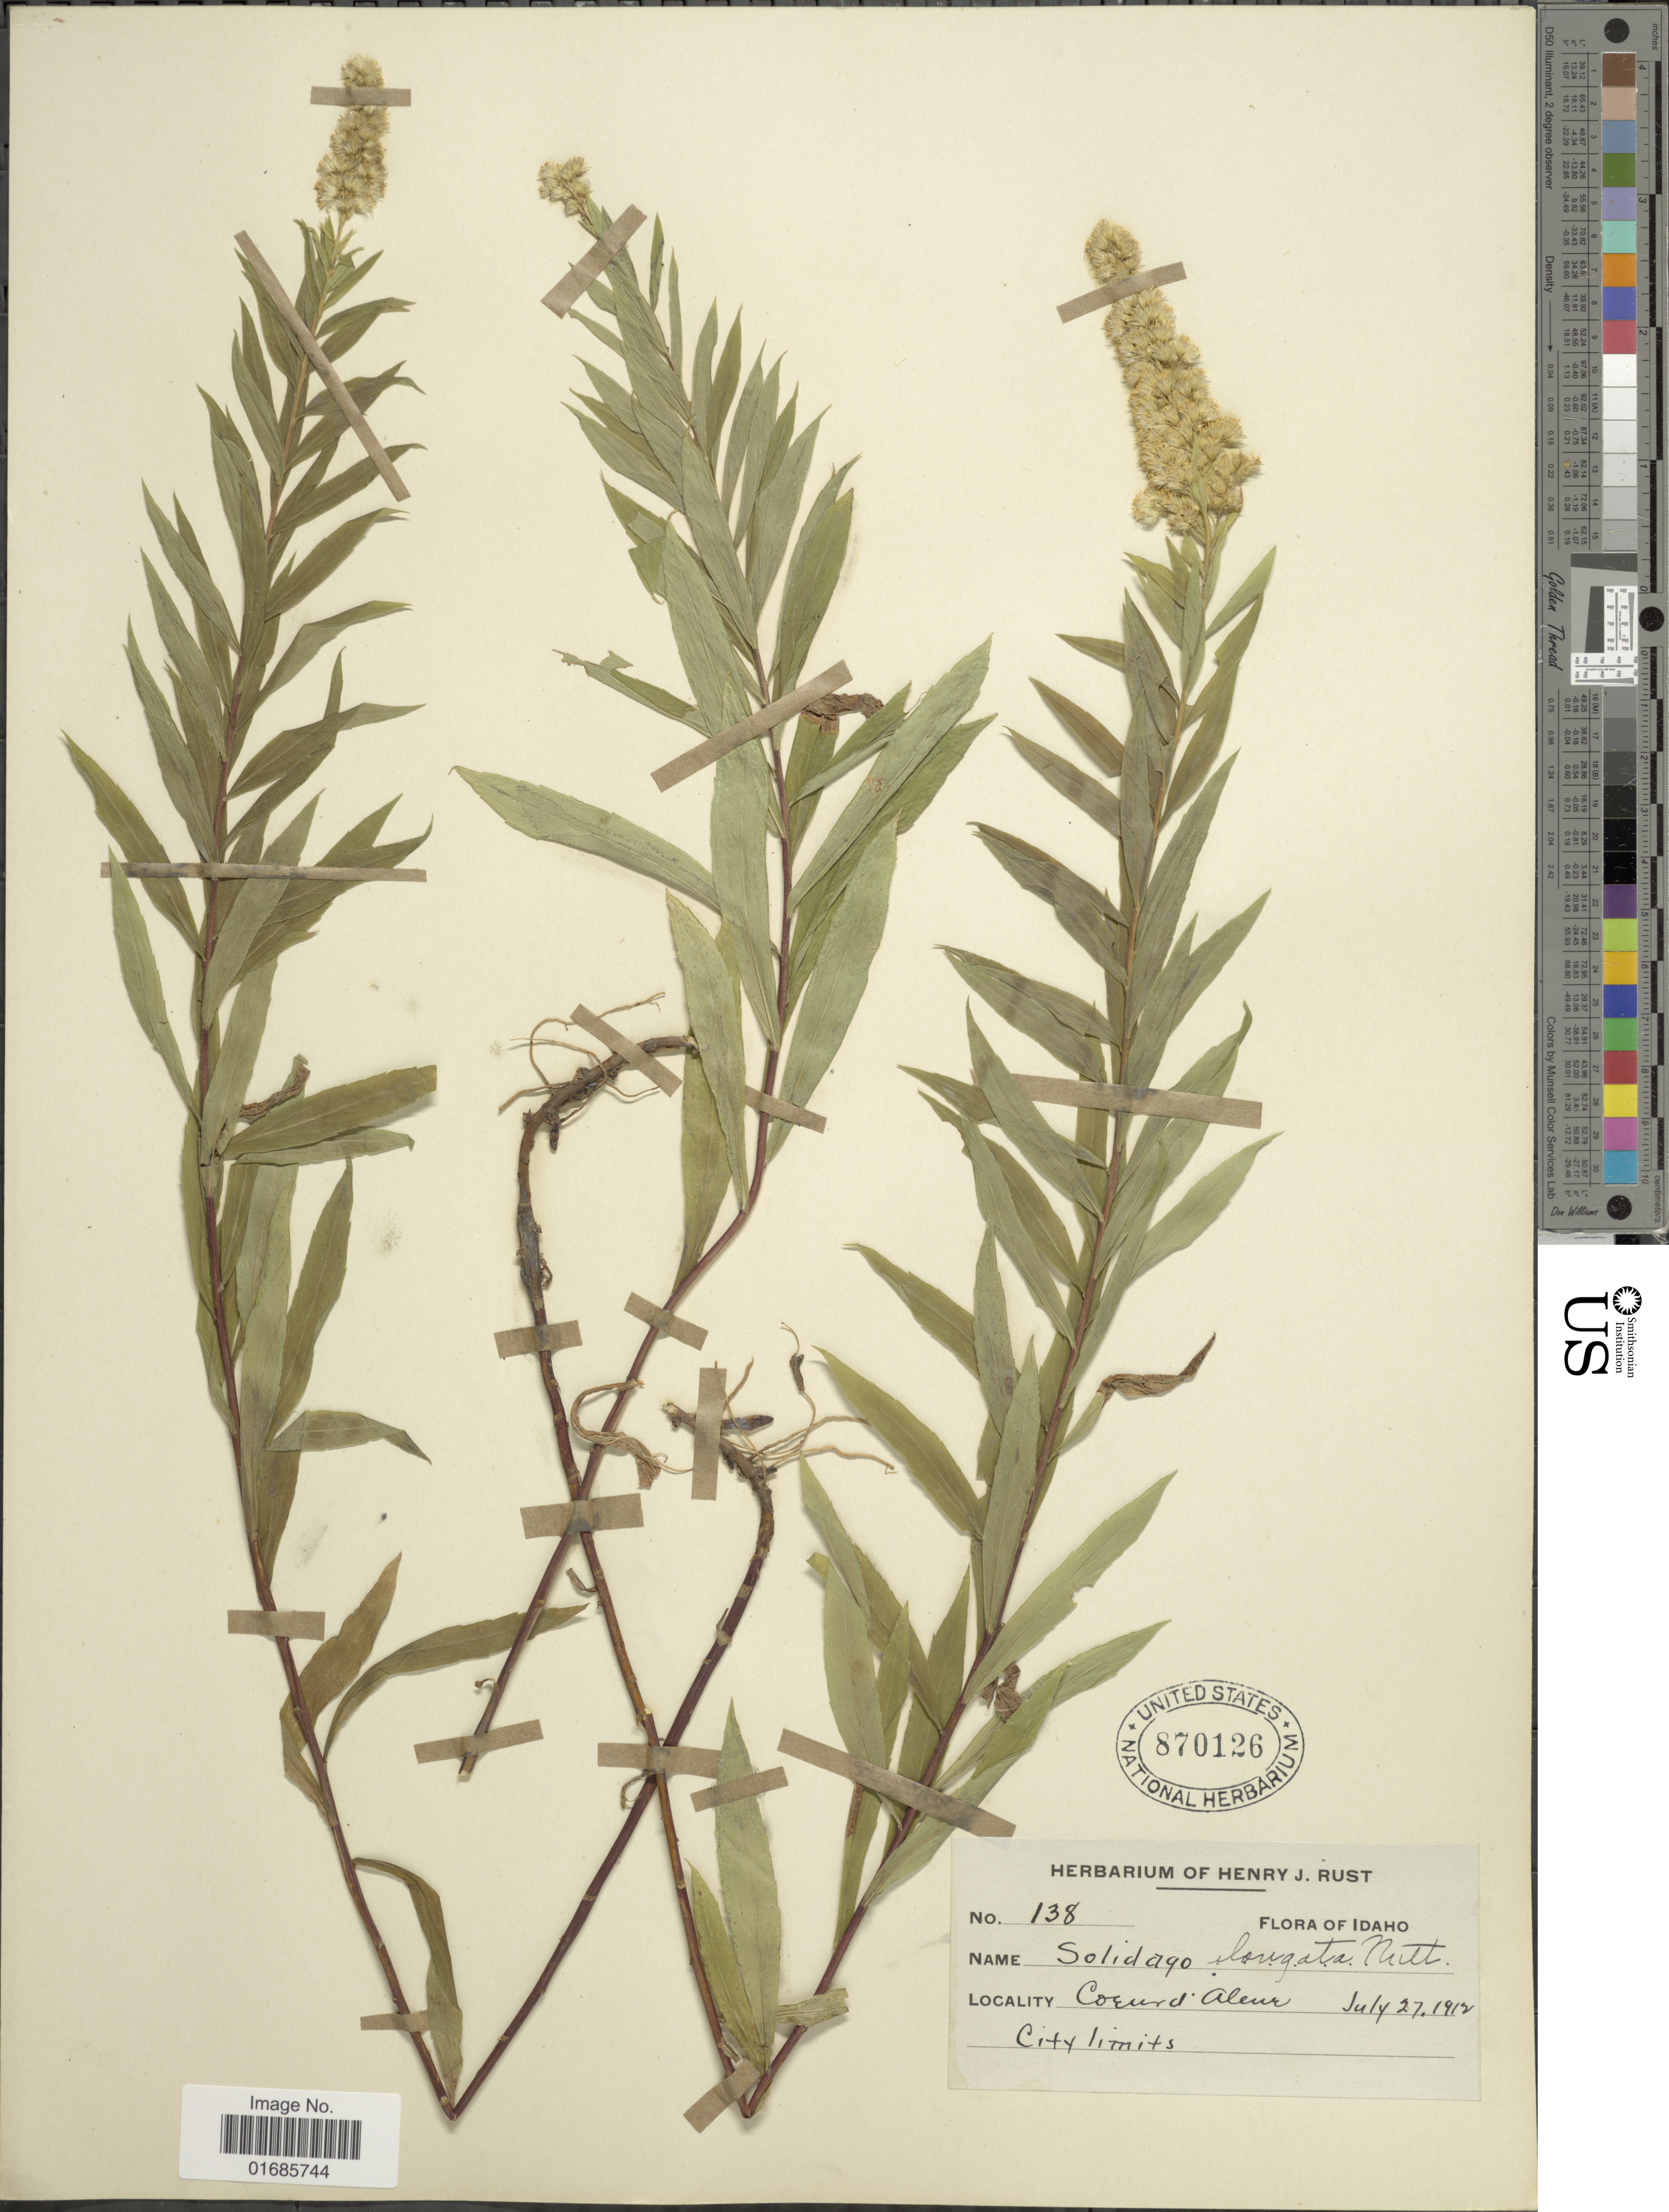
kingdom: Plantae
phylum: Tracheophyta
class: Magnoliopsida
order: Asterales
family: Asteraceae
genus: Solidago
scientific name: Solidago canadensis var. salebrosa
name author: (Piper) M.E. Jones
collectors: ex herb. Henry J. Rust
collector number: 138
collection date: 1912-07-27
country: United States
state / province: Idaho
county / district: Kootenai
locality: Coeur d'Alene, City limits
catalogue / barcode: US 870126